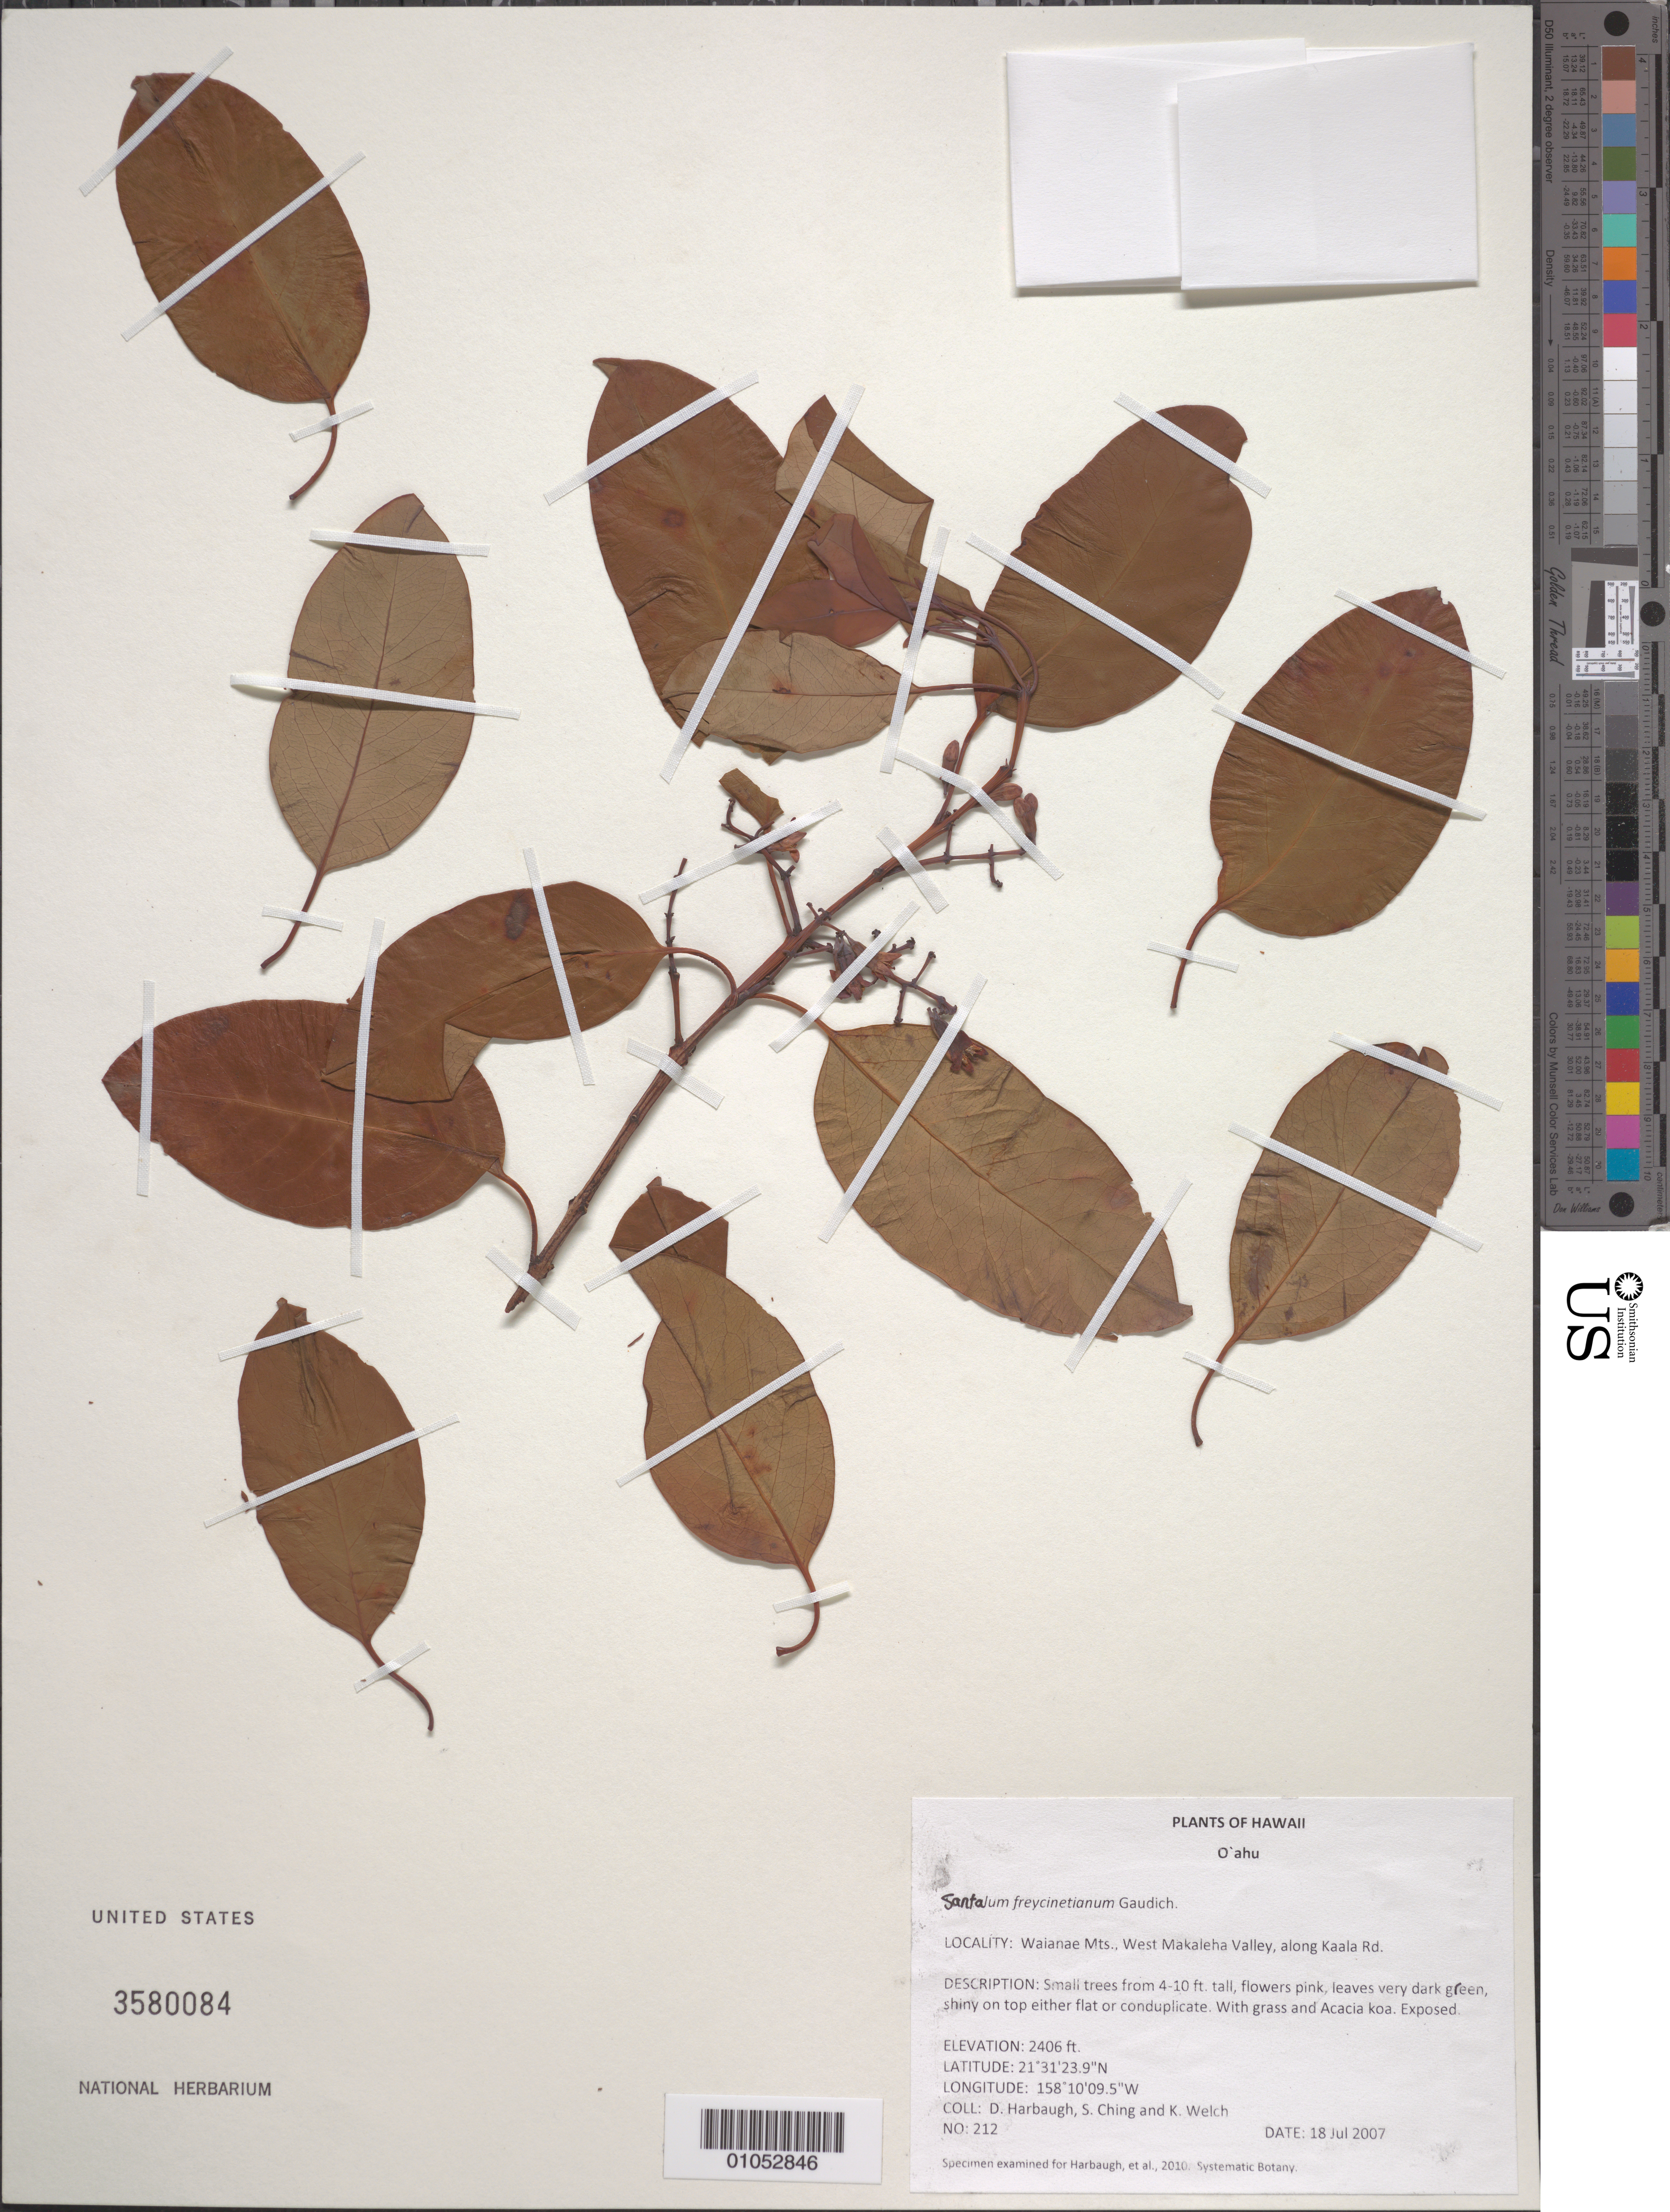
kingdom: Plantae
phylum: Tracheophyta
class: Magnoliopsida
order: Santalales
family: Santalaceae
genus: Santalum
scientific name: Santalum freycinetianum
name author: Gaudich.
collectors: D. Harbaugh, S. Ching & K. Welch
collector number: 212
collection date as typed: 18 Jul 2007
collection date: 2007-07-18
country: United States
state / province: Hawaii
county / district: Honolulu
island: Oahu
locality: Waianae Mts., West Makaleha Valley, along Kaala Rd.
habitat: Exposed.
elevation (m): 733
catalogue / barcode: US 3580084